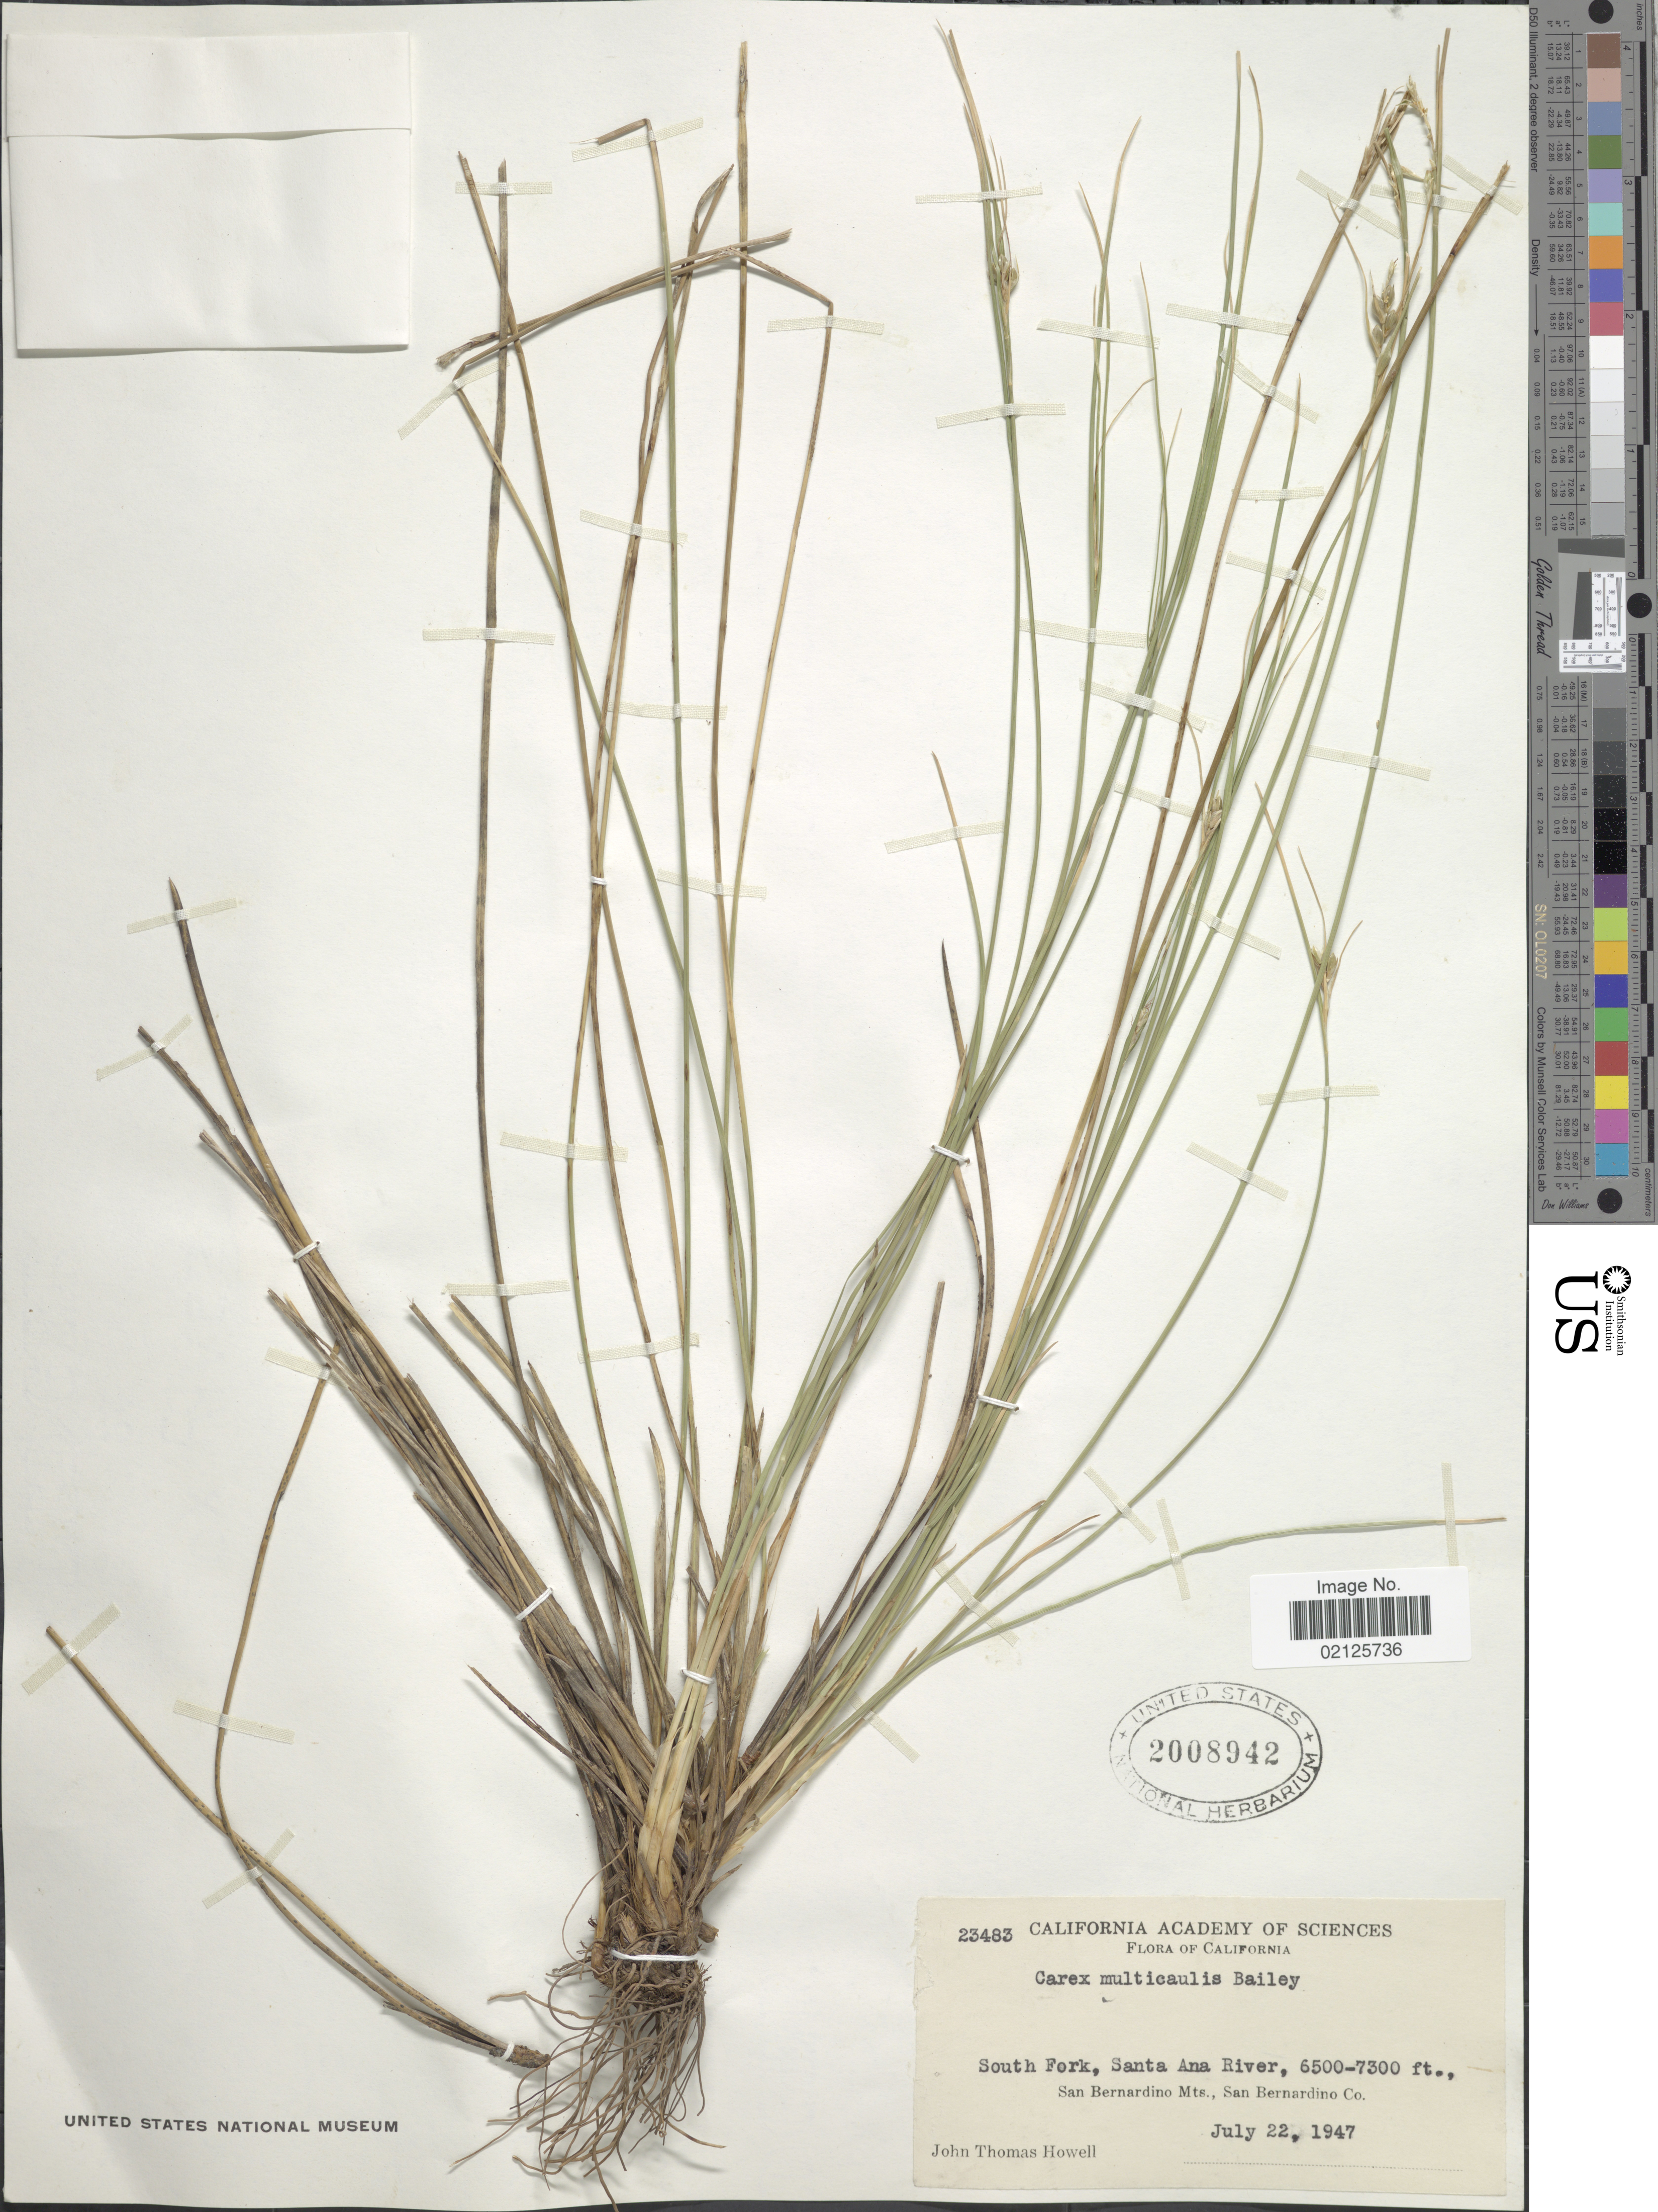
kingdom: Plantae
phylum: Tracheophyta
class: Liliopsida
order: Poales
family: Cyperaceae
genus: Carex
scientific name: Carex multicaulis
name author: L.H. Bailey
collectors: J. T. Howell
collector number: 23483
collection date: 1947-07-22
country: United States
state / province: California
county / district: San Bernardino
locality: South Fork, Santa Ana River, San Bernardino Mts., San Bernardino Co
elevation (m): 1981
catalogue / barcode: US 2008942